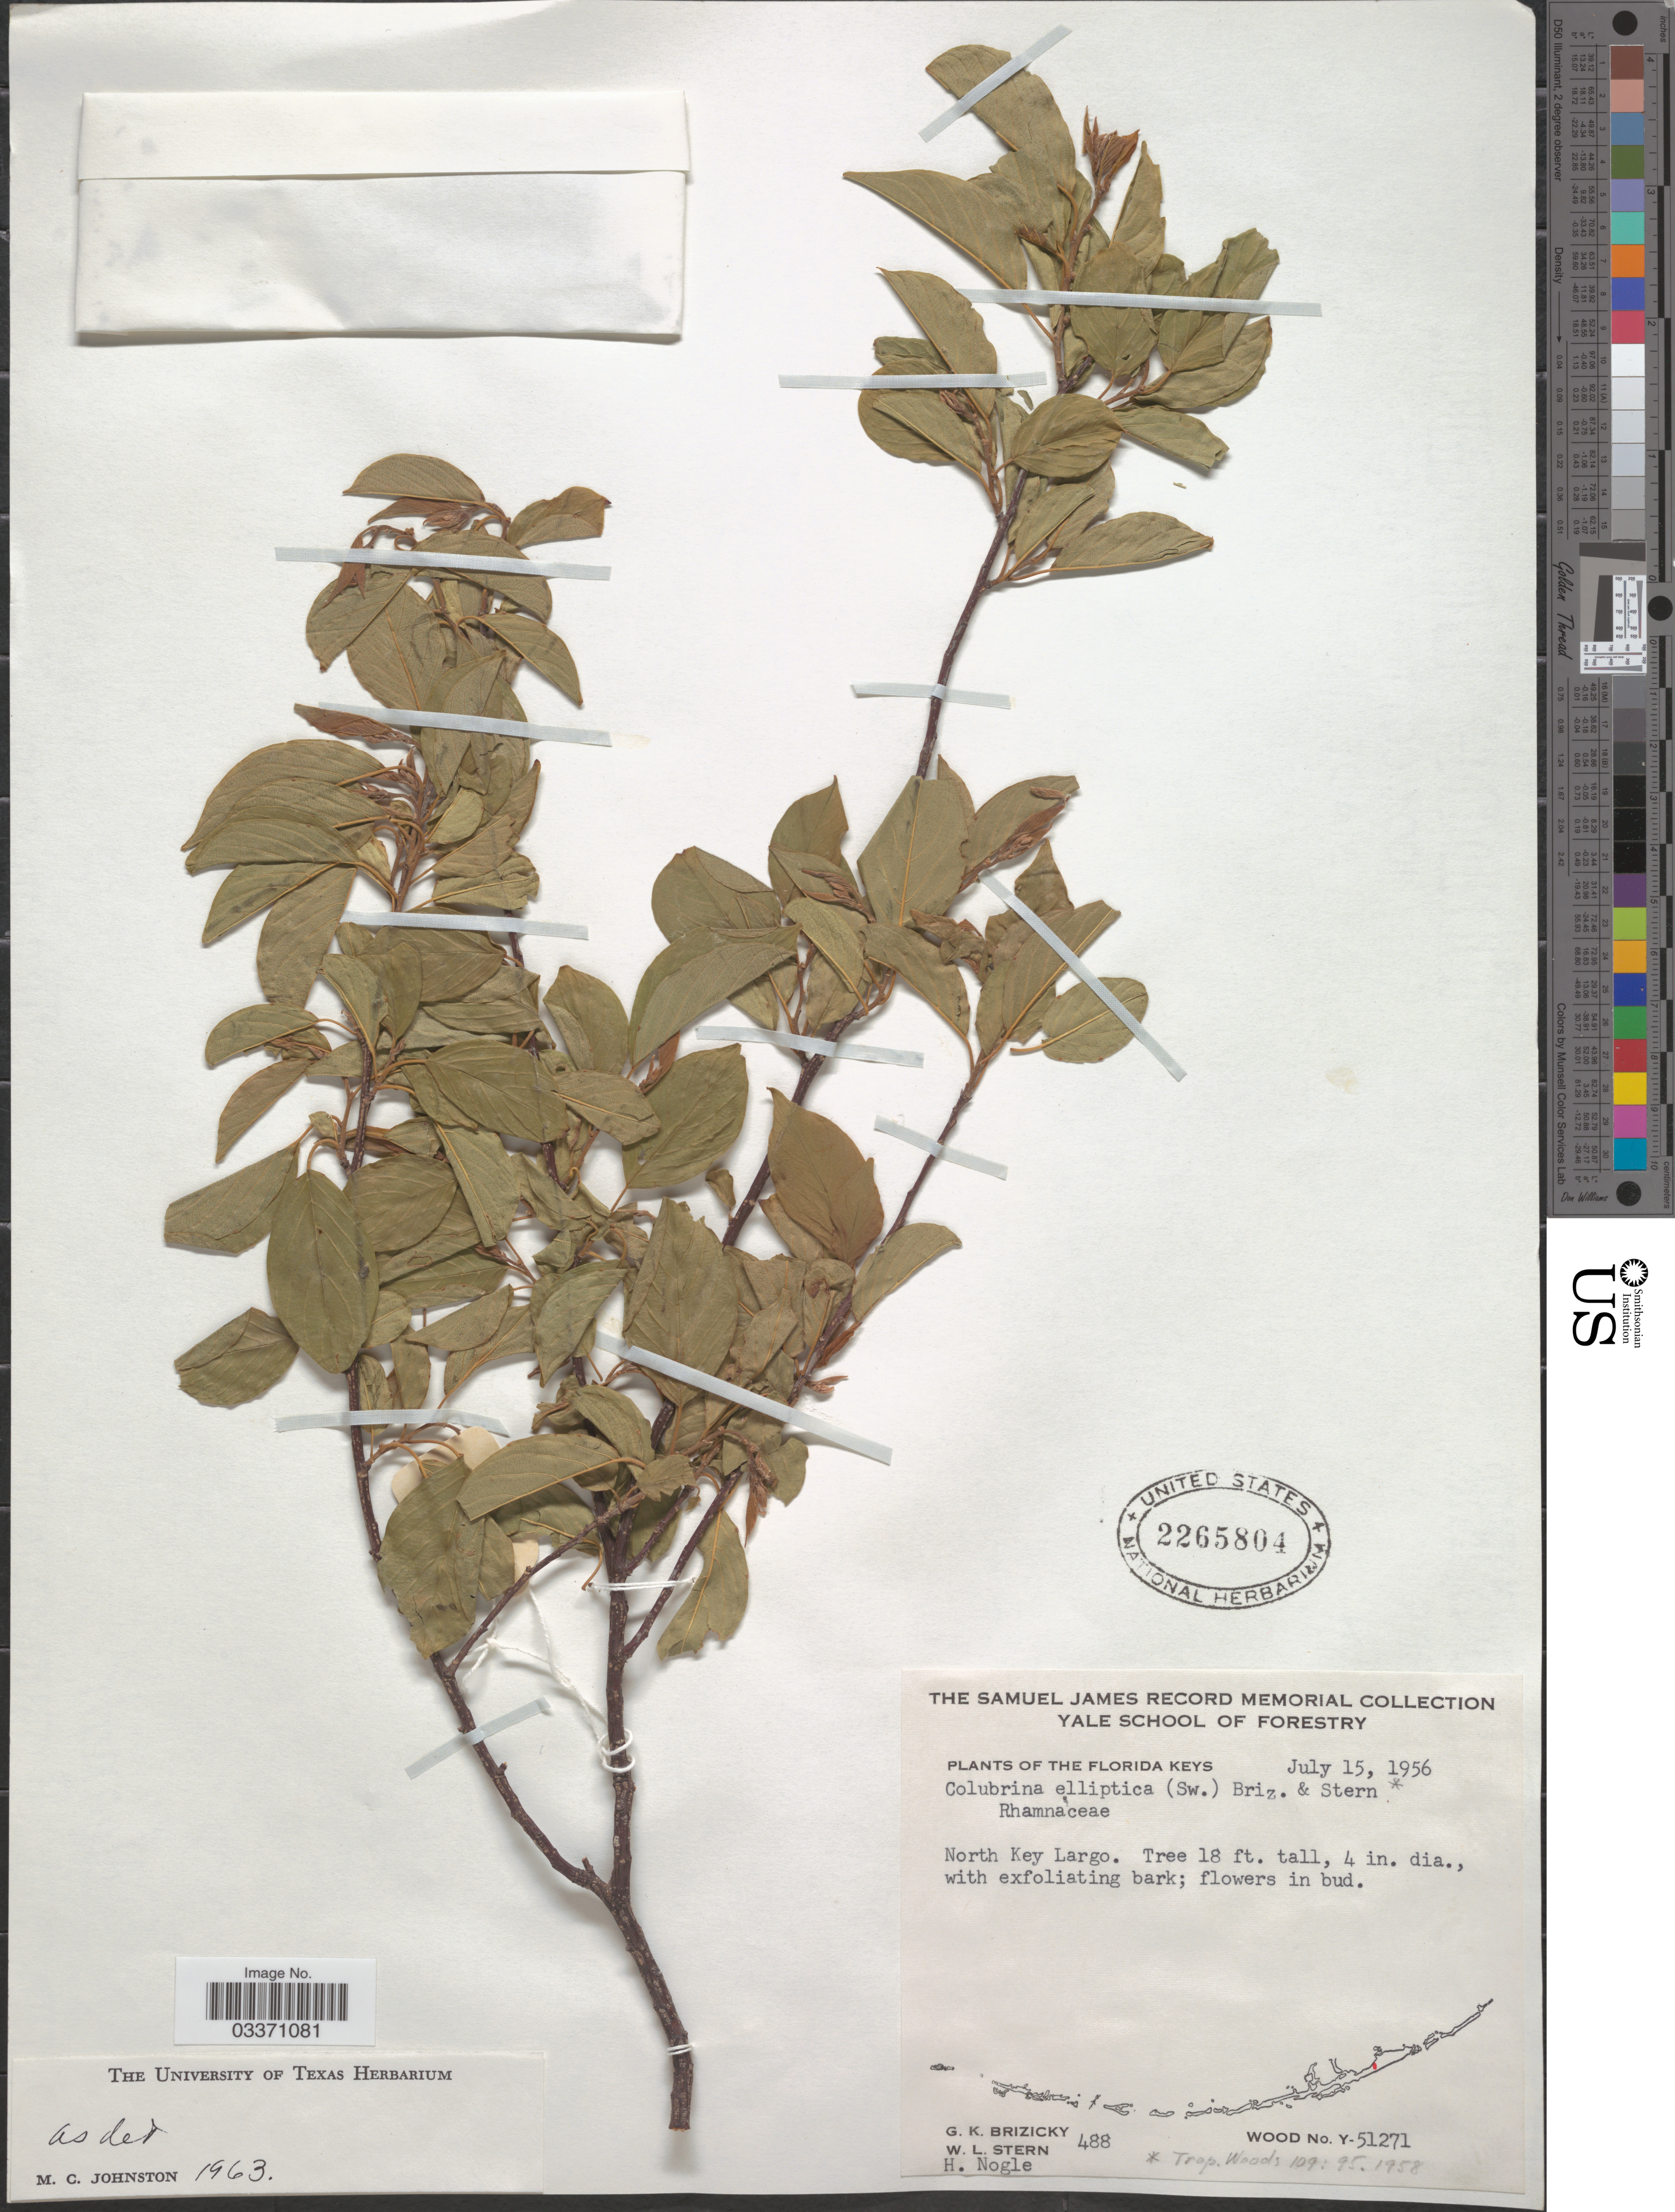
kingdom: Plantae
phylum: Tracheophyta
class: Magnoliopsida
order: Rosales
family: Rhamnaceae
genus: Colubrina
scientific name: Colubrina elliptica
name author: (Sw.) Brizicky & W.L. Stern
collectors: G. K. Brizicky, W. L. Stern & H. Nogle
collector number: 488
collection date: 1956-07-15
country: United States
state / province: Florida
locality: The Florida Keys. North Key Largo.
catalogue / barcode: US 2265804